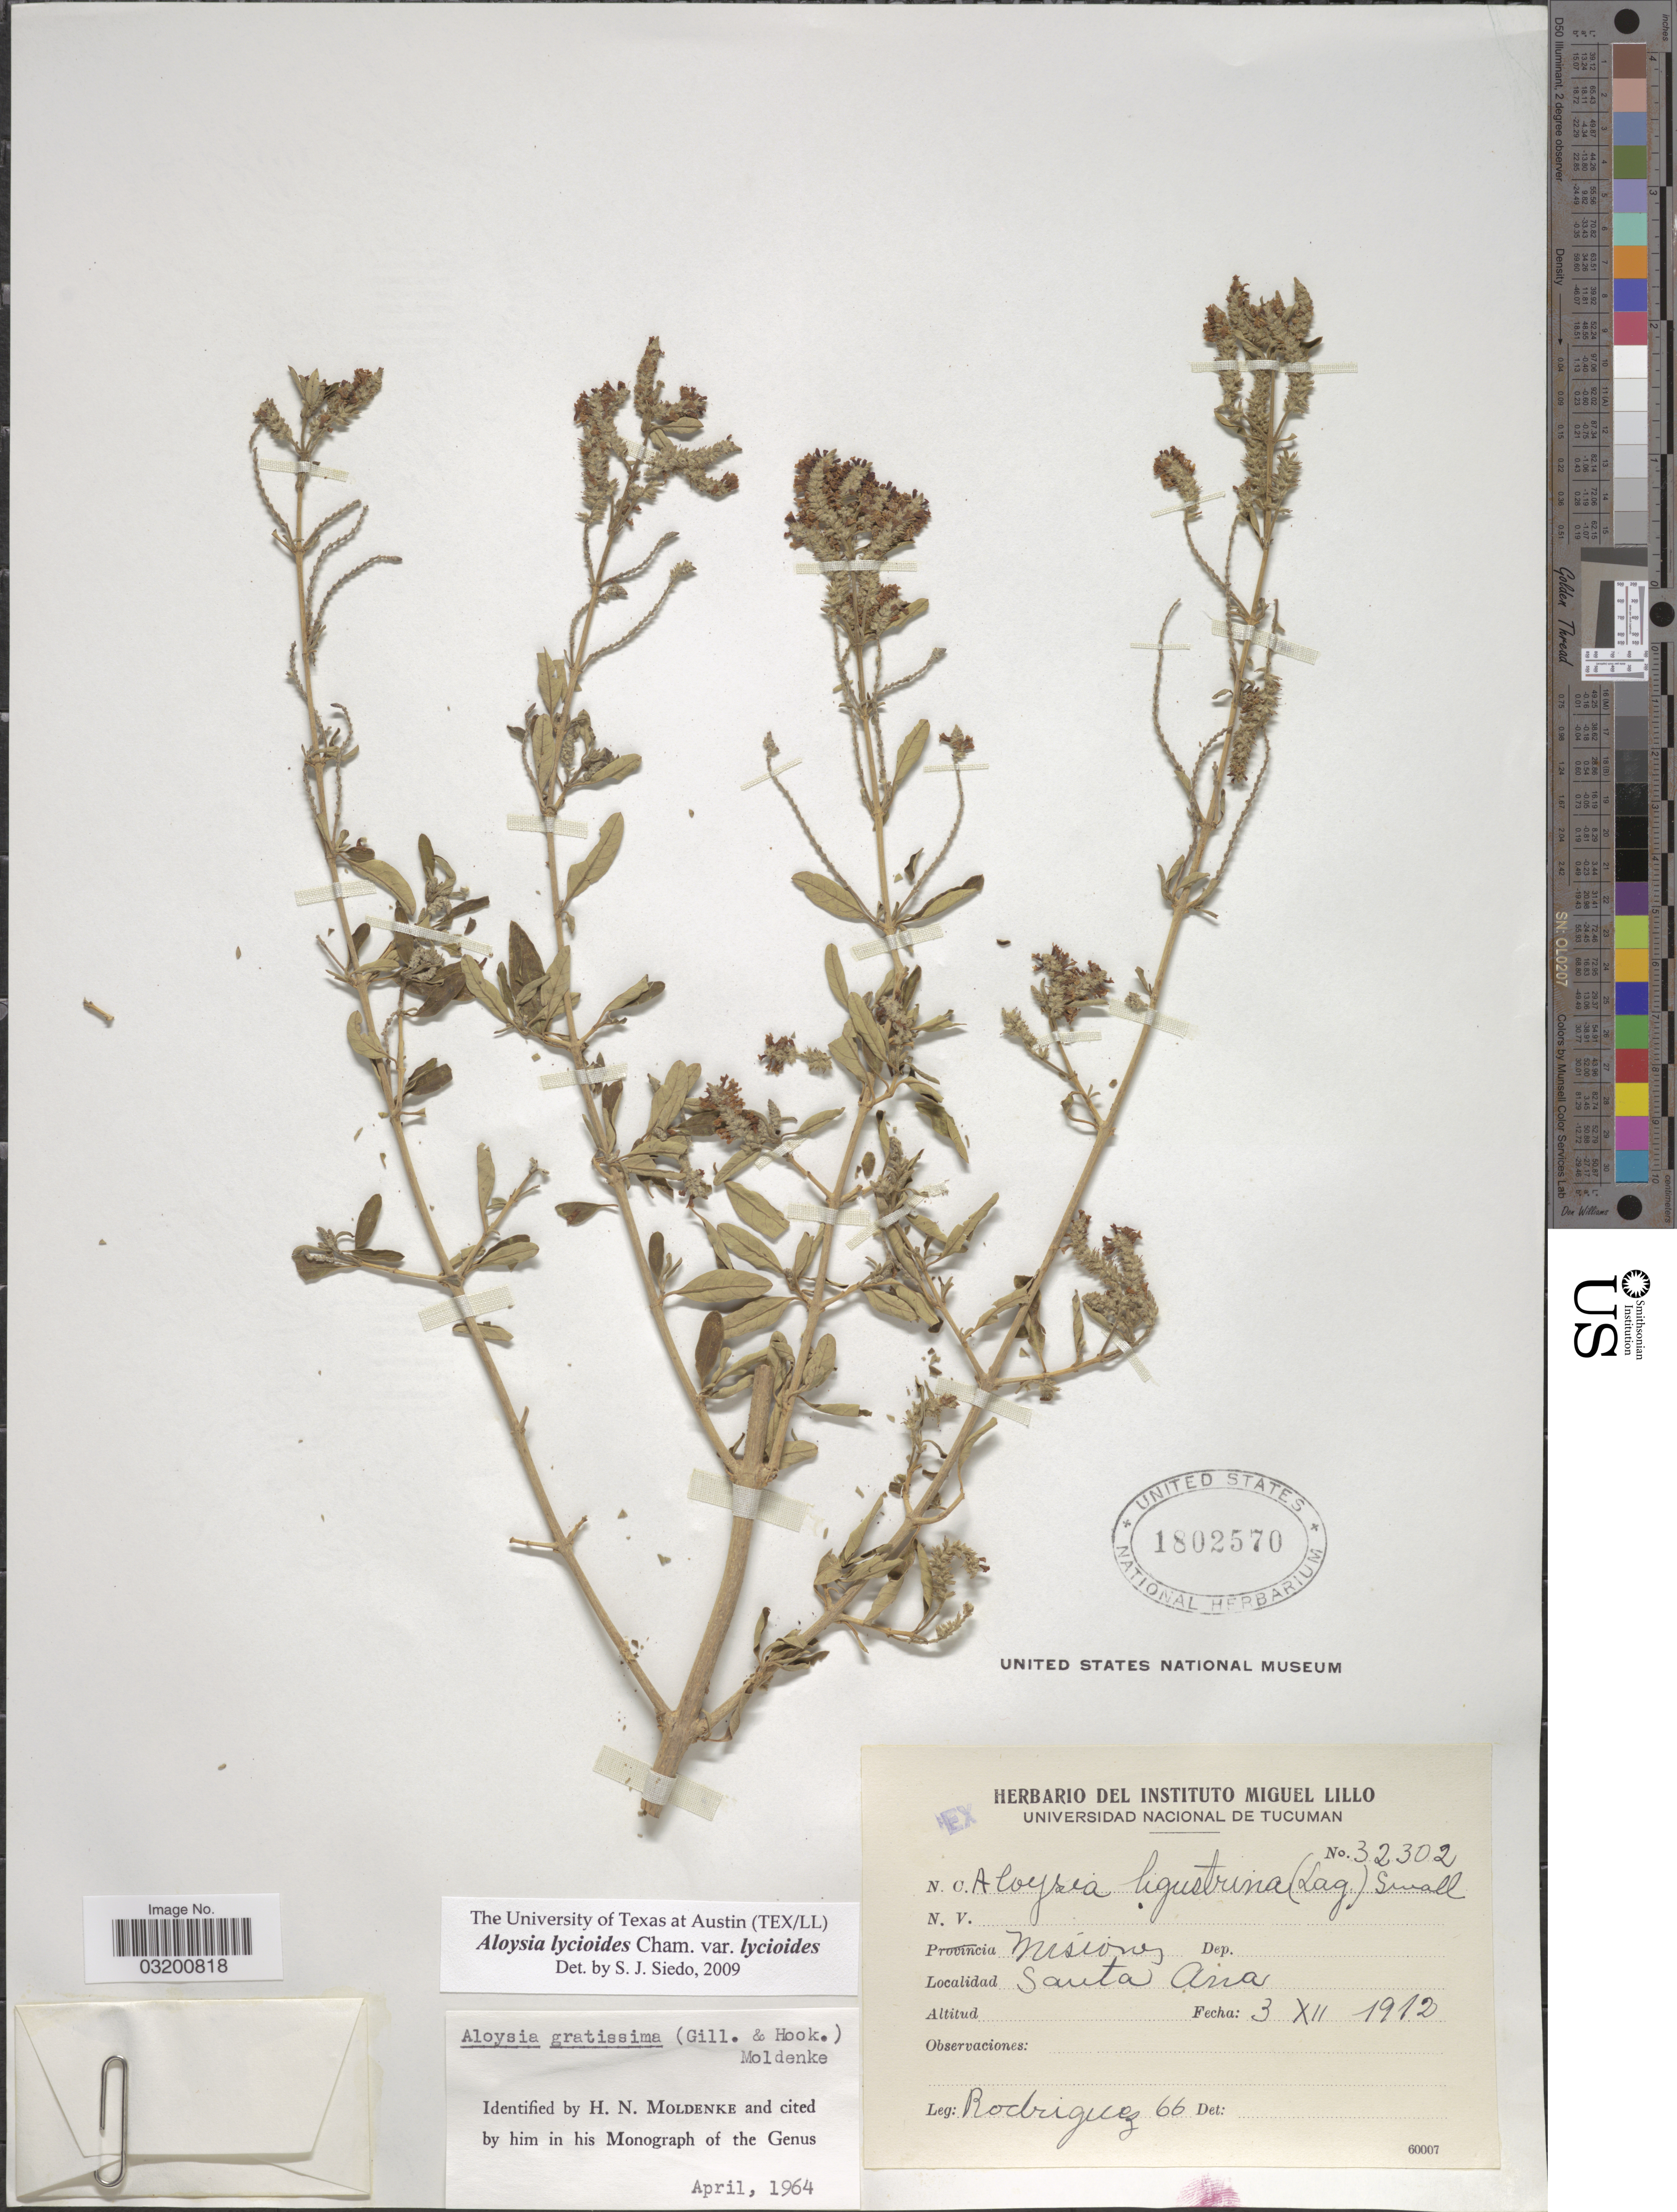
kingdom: Plantae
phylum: Tracheophyta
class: Magnoliopsida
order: Lamiales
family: Verbenaceae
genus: Aloysia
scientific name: Aloysia lycioides var. lycioides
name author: Cham.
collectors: Rodriguez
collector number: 66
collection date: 1912-12-03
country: Argentina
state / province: Misiones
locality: Santa Ana.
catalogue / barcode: US 1802570